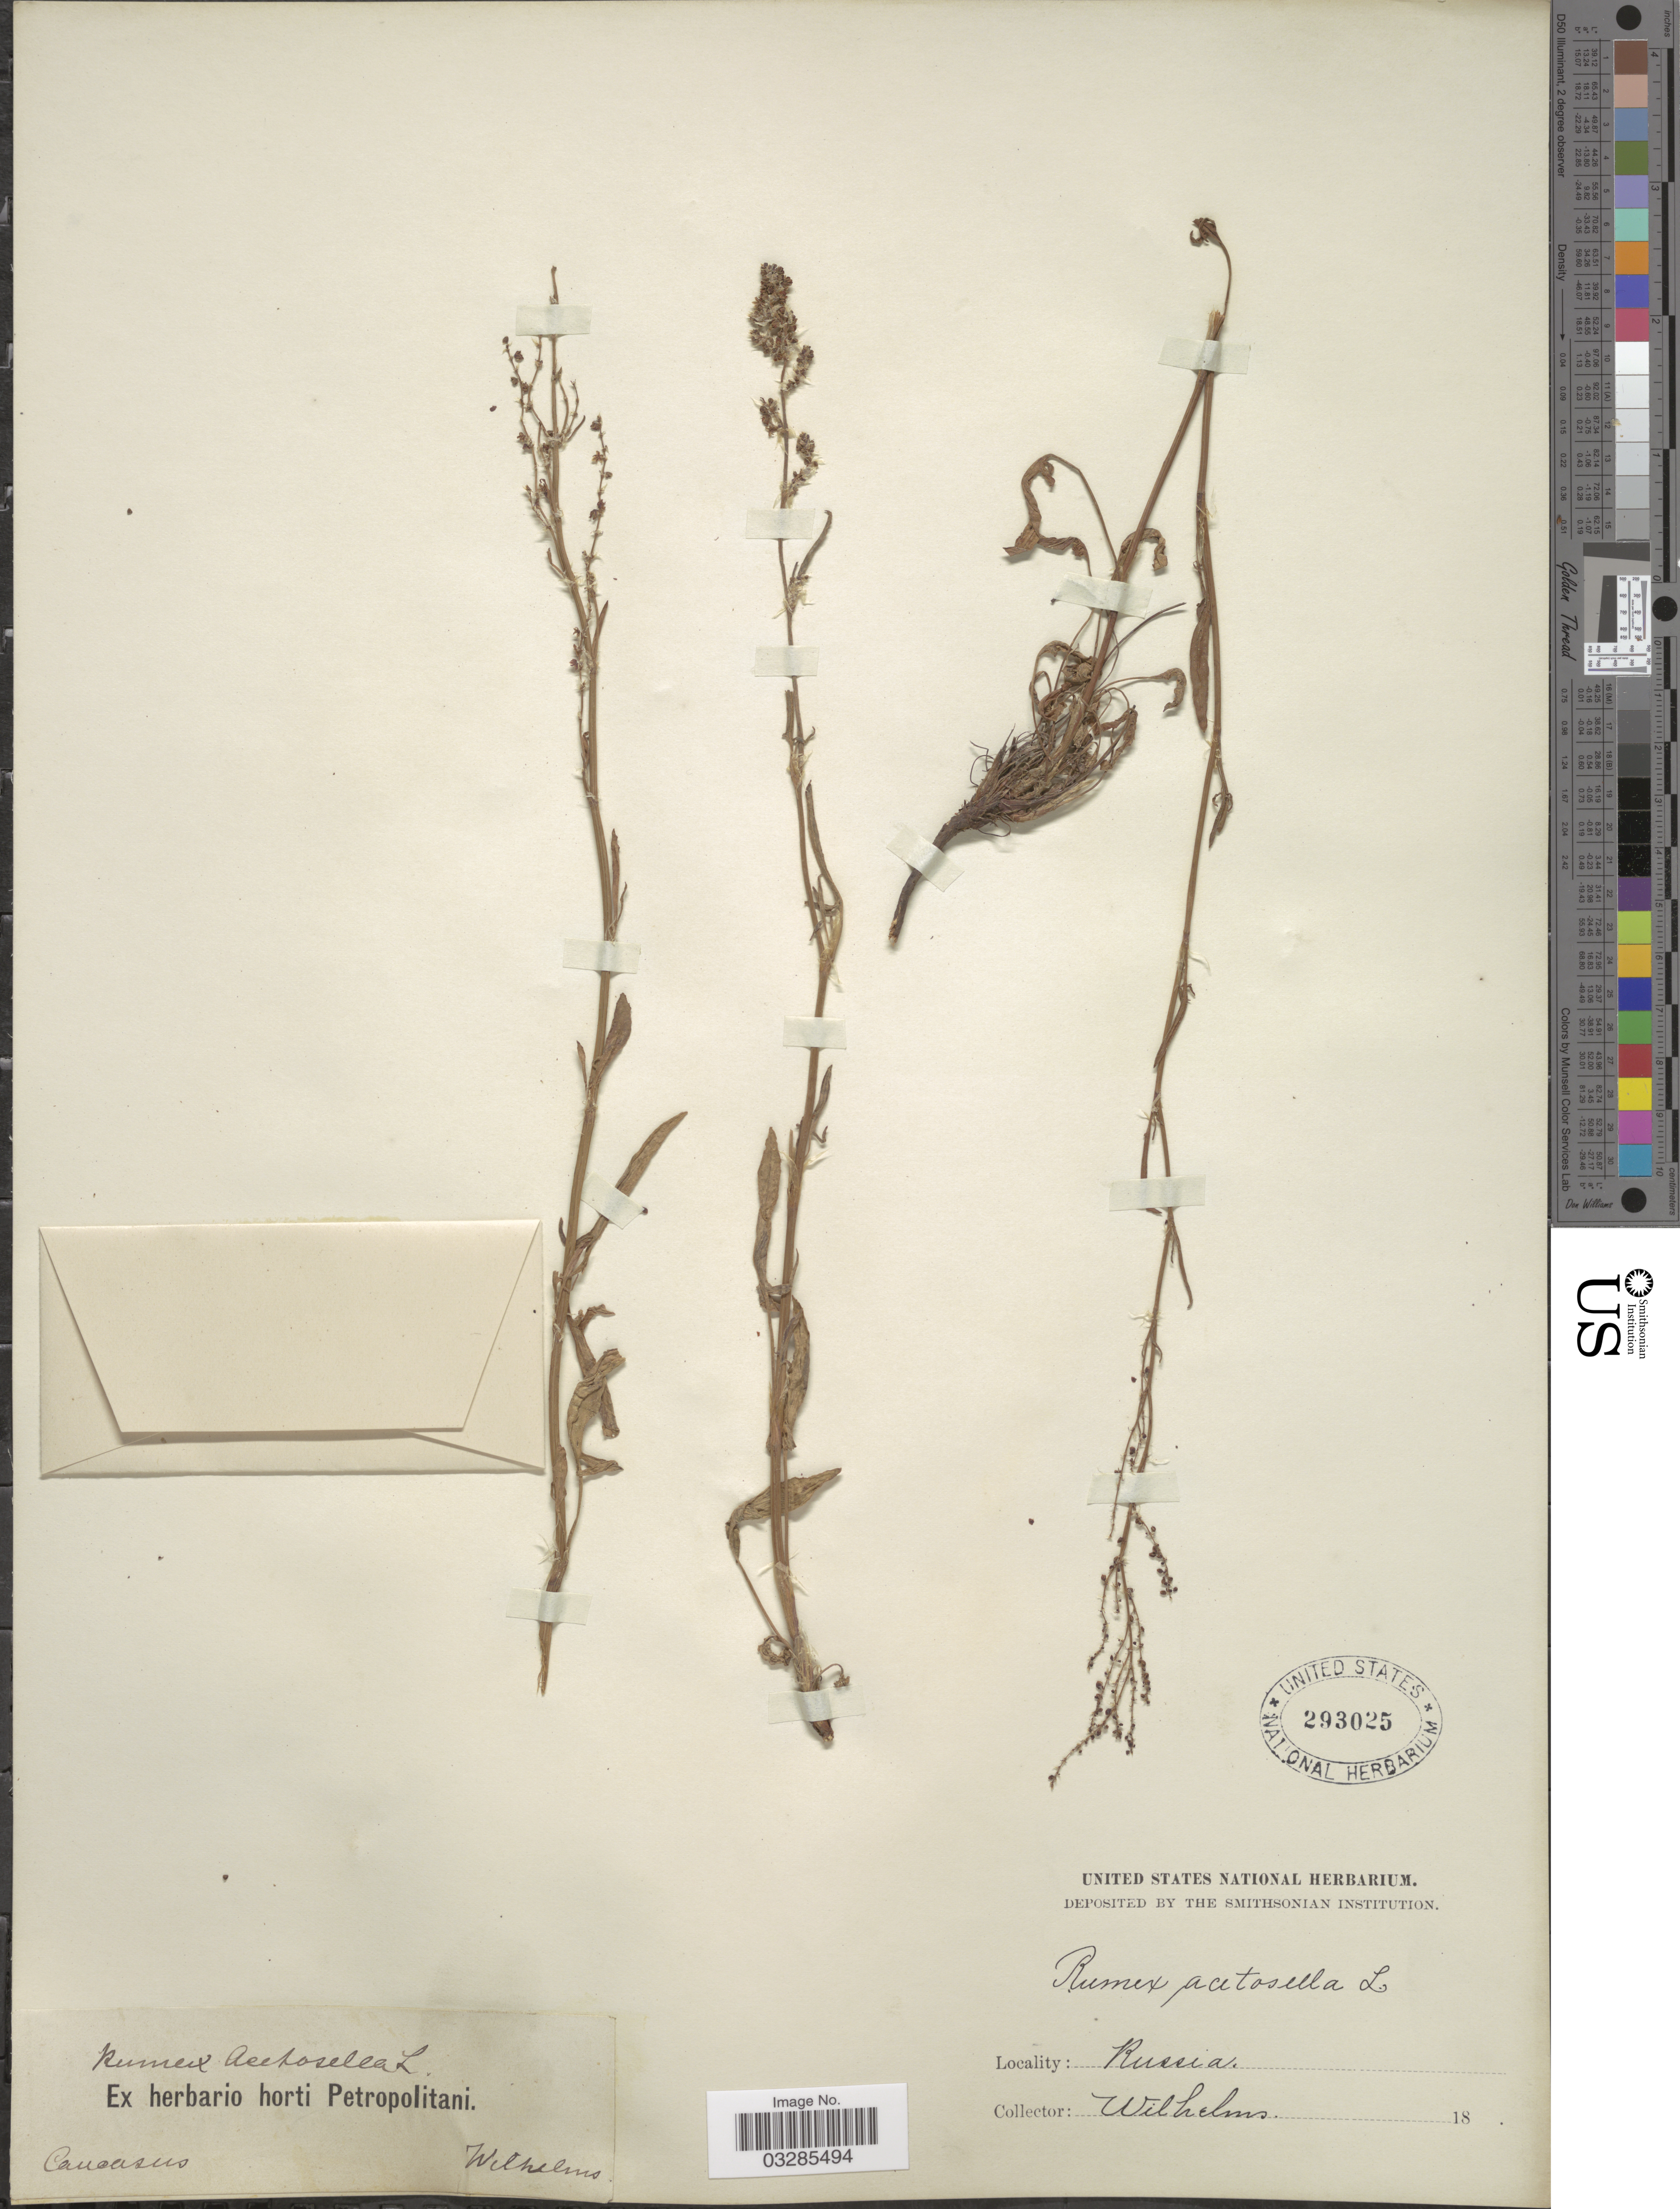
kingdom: Plantae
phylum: Tracheophyta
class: Magnoliopsida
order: Caryophyllales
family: Polygonaceae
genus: Rumex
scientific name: Rumex acetosella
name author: L.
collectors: C. Wilhelms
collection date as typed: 18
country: Russian Federation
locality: Russia. Caucasus.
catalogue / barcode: US 293025